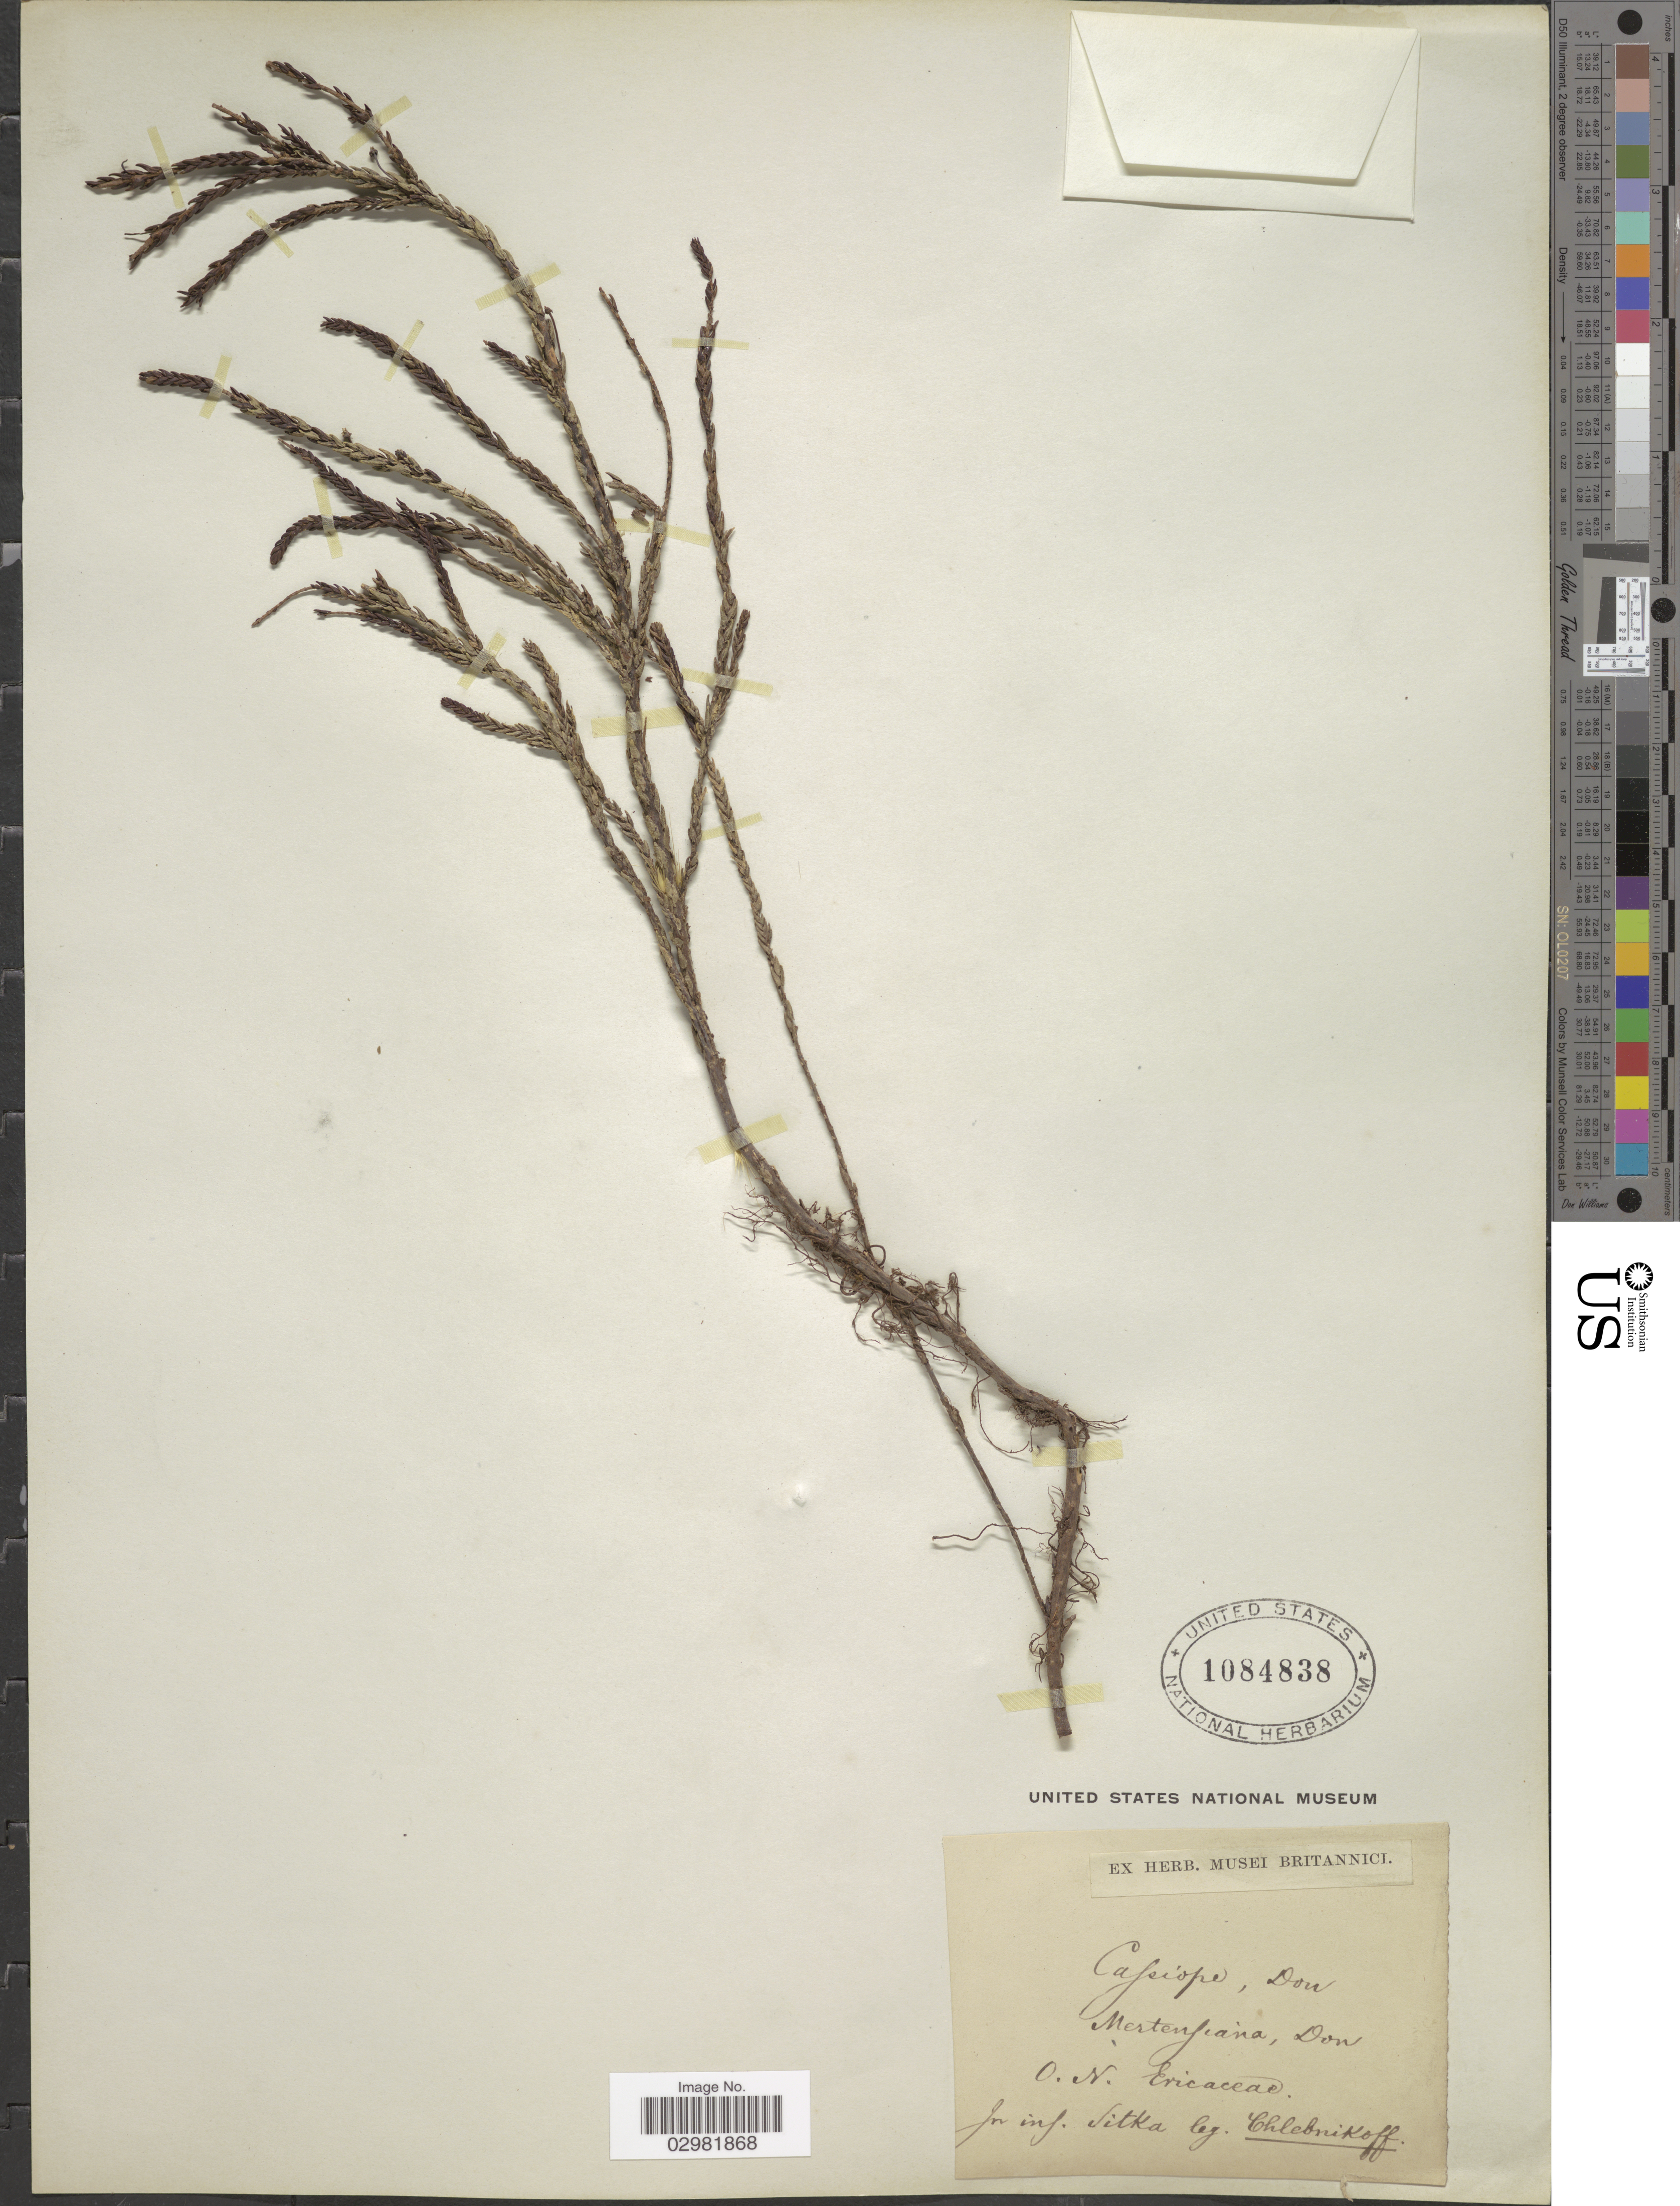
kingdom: Plantae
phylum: Tracheophyta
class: Magnoliopsida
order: Ericales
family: Ericaceae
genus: Cassiope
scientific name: Cassiope mertensiana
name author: (Bong.) G. Don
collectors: Chlebnikoff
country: United States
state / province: Alaska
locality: Sitka.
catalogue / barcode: US 1084838